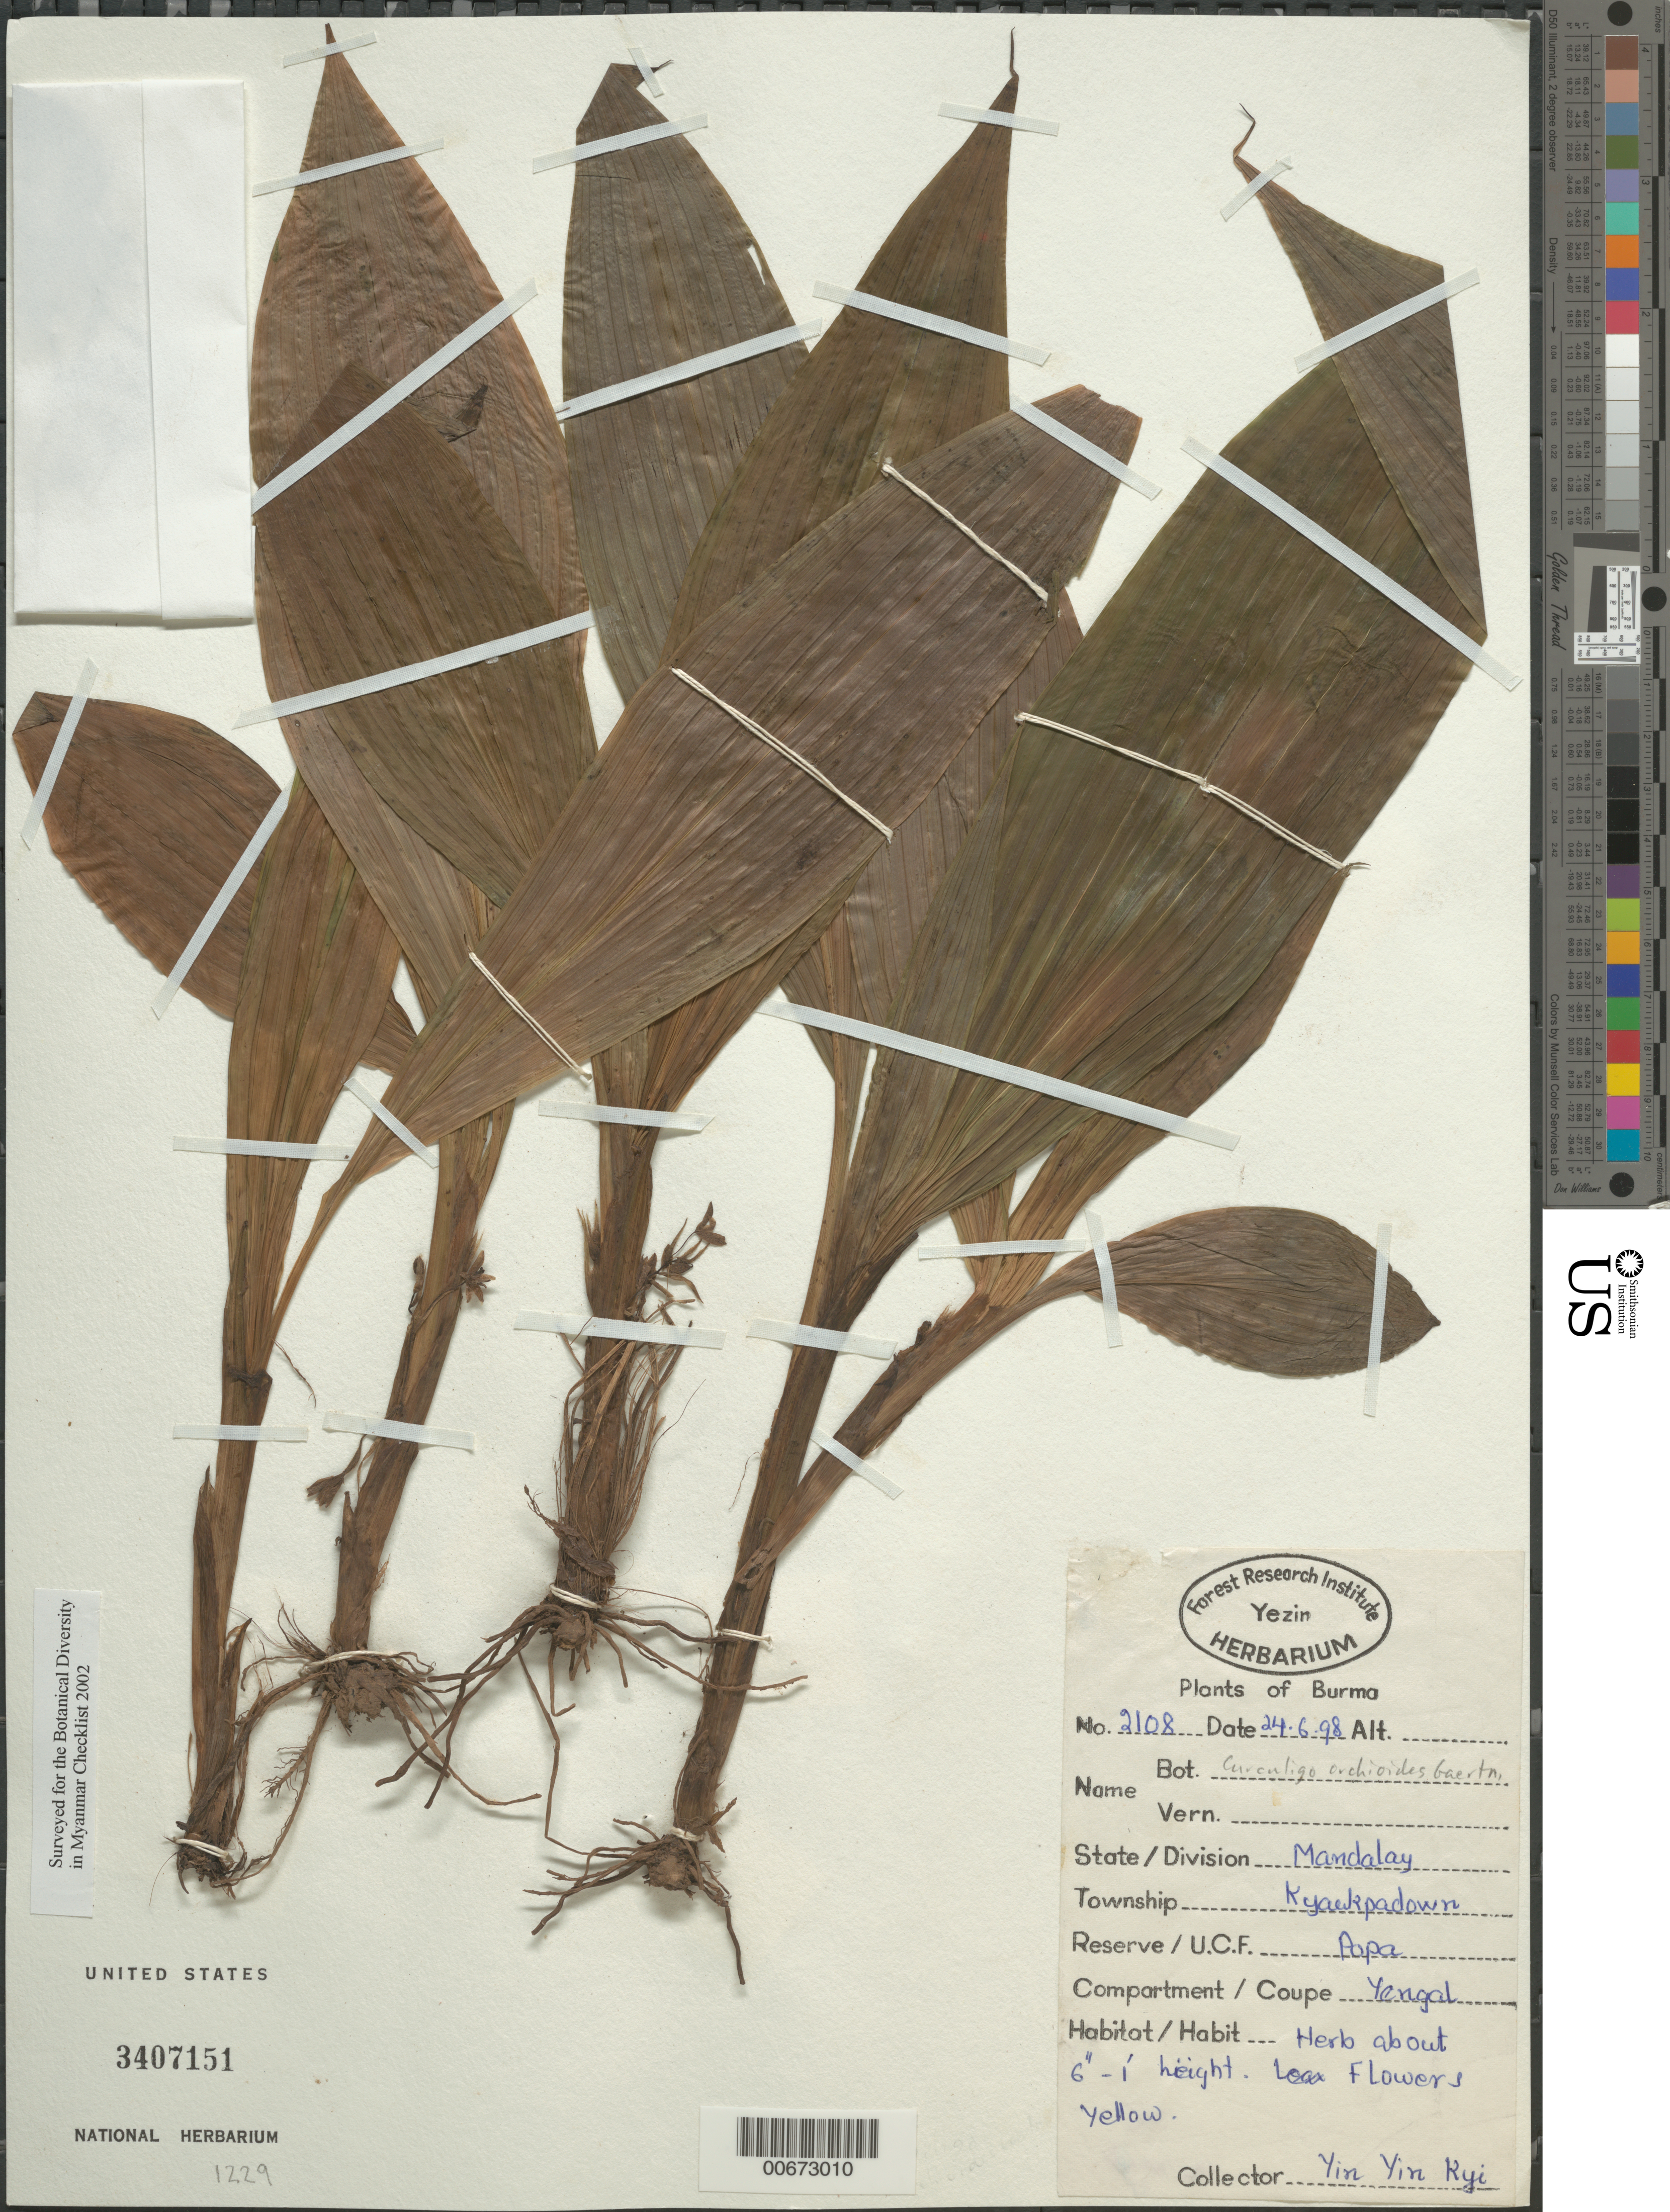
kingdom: Plantae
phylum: Tracheophyta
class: Liliopsida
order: Asparagales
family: Hypoxidaceae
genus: Curculigo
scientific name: Curculigo orchioides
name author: Gaertn.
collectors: Kyi, Y.Y.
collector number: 2108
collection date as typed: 24 Jun 1998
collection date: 1998-06-24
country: Myanmar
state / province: Mandalay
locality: Mandalay, Kyaukpadown, Mt. Popa, Yengal.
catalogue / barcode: US 3407151